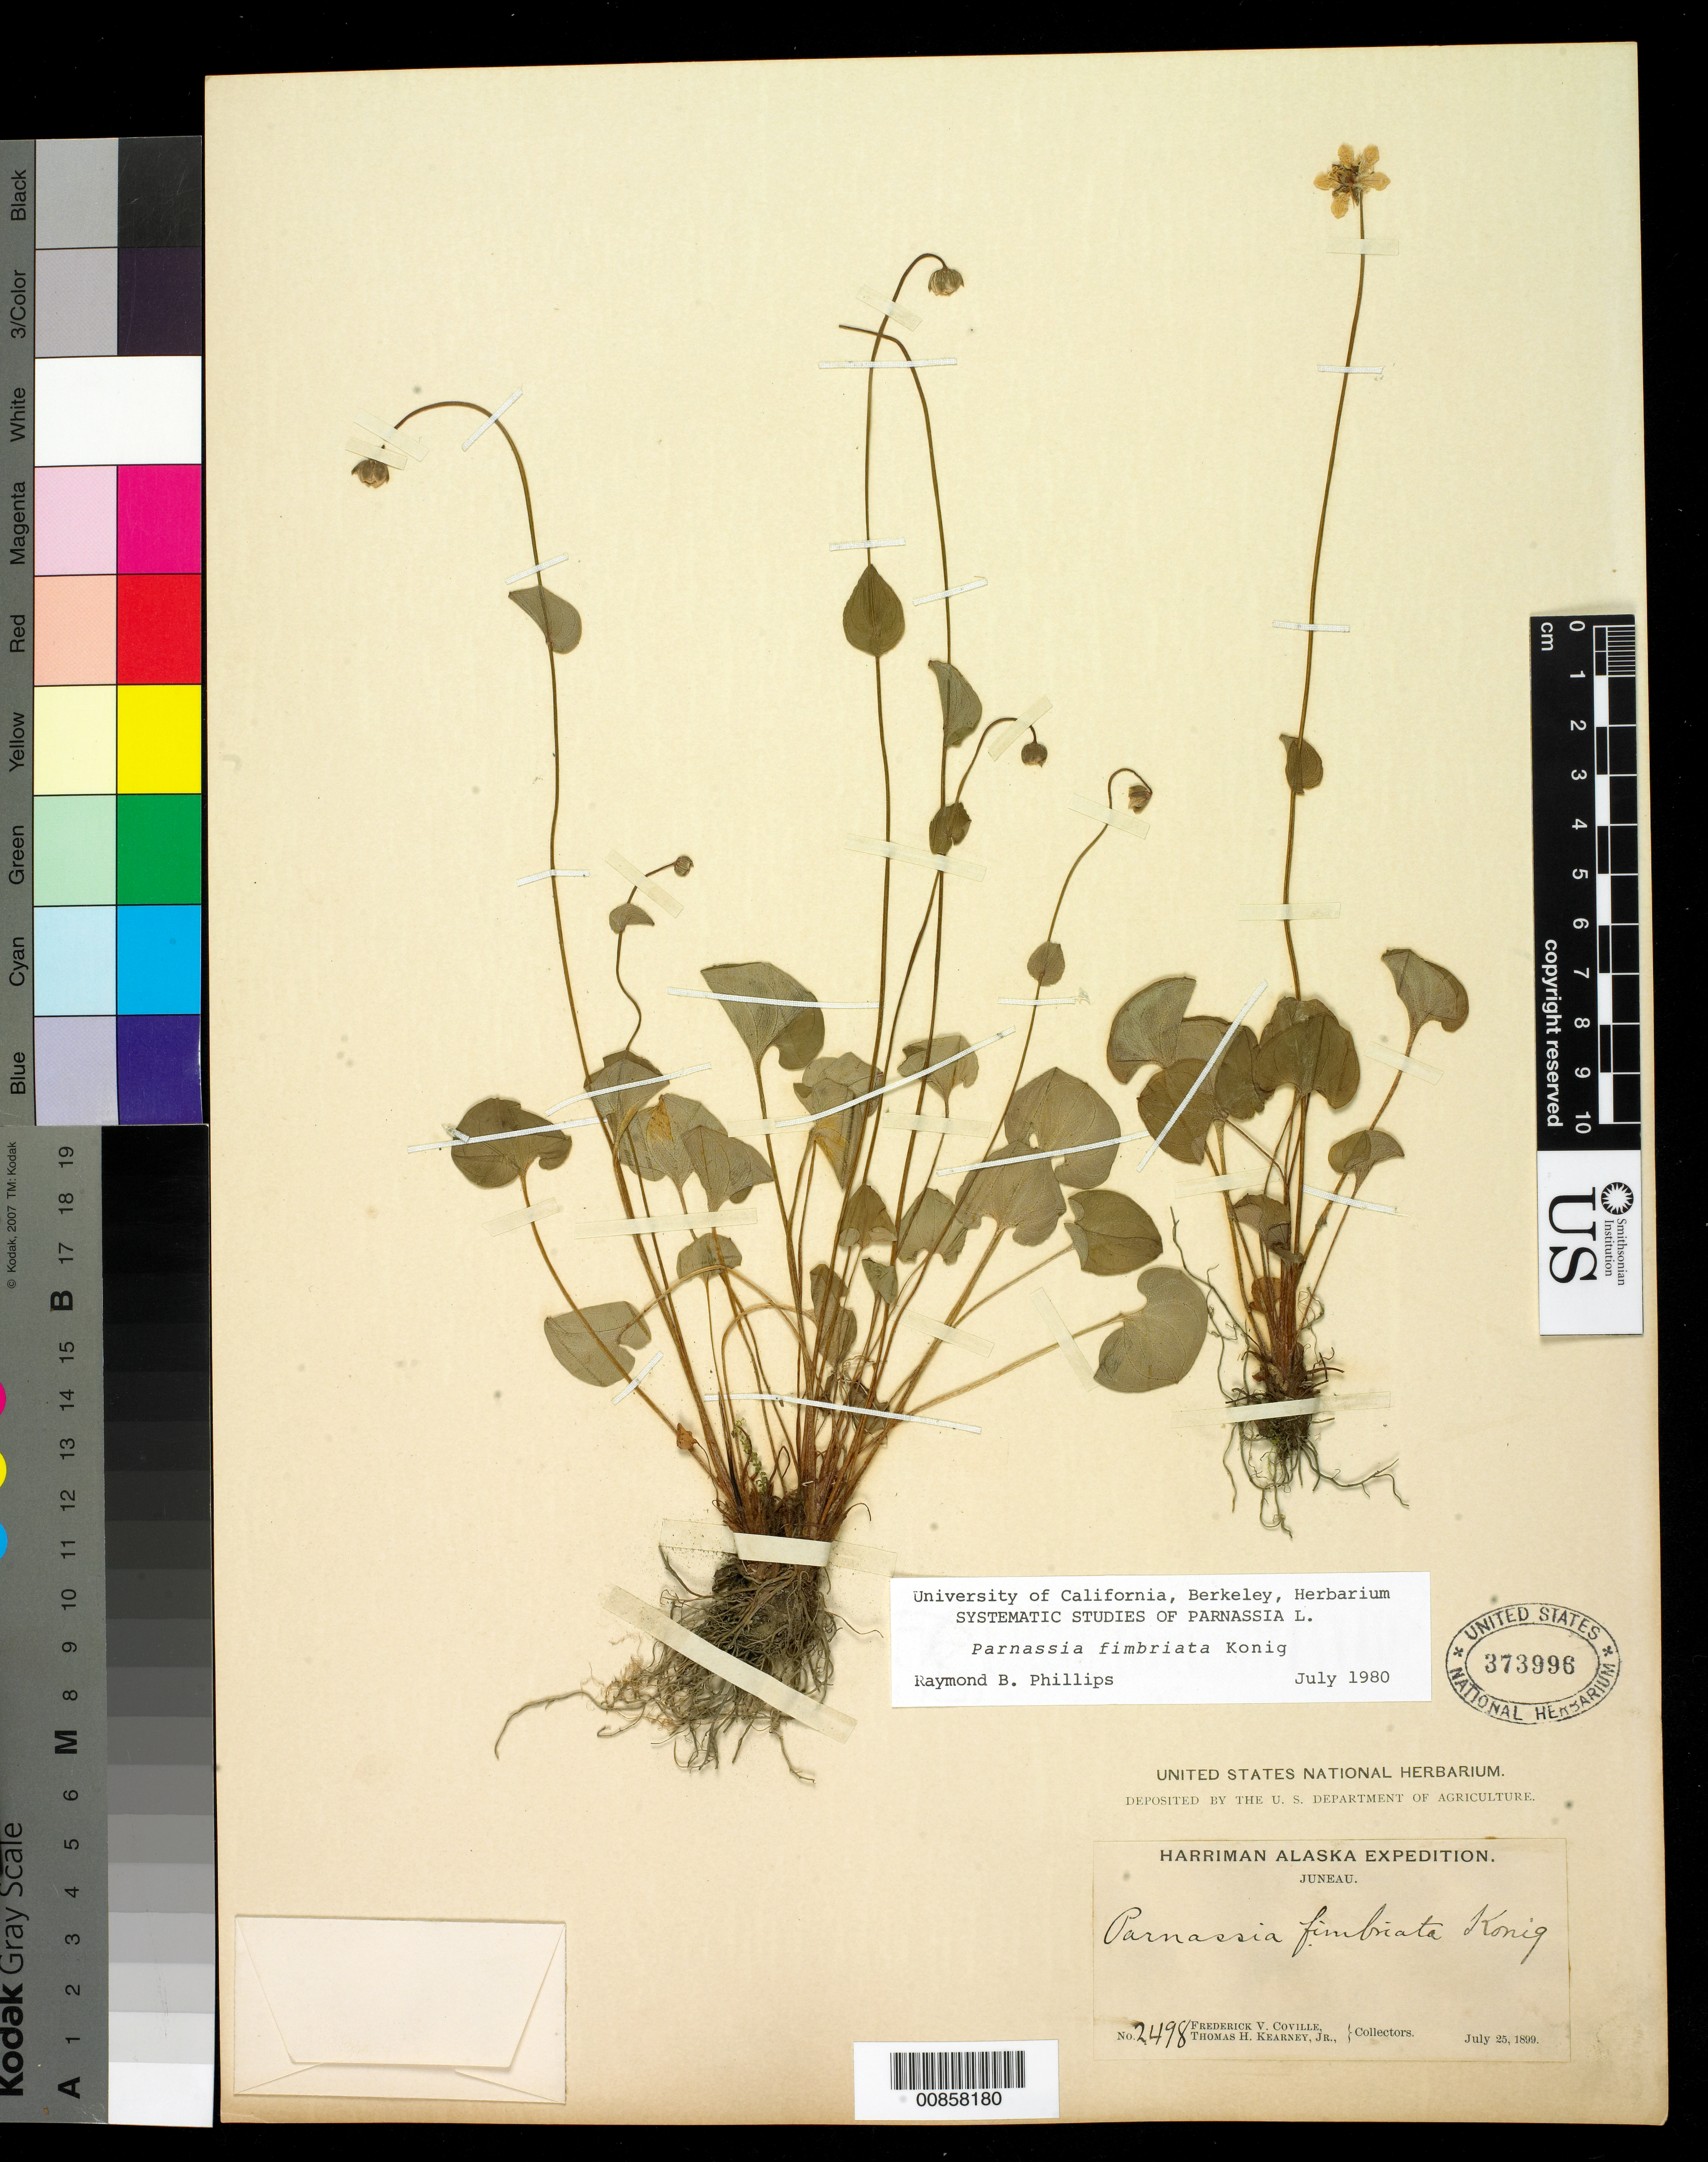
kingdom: Plantae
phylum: Tracheophyta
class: Magnoliopsida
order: Celastrales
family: Parnassiaceae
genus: Parnassia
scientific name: Parnassia fimbriata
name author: K.D. Koenig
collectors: F. V. Coville & T. H. Kearney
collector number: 2498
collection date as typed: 25 Jul 1899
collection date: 1899-07-25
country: United States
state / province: Alaska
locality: Juneau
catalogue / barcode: US 373996